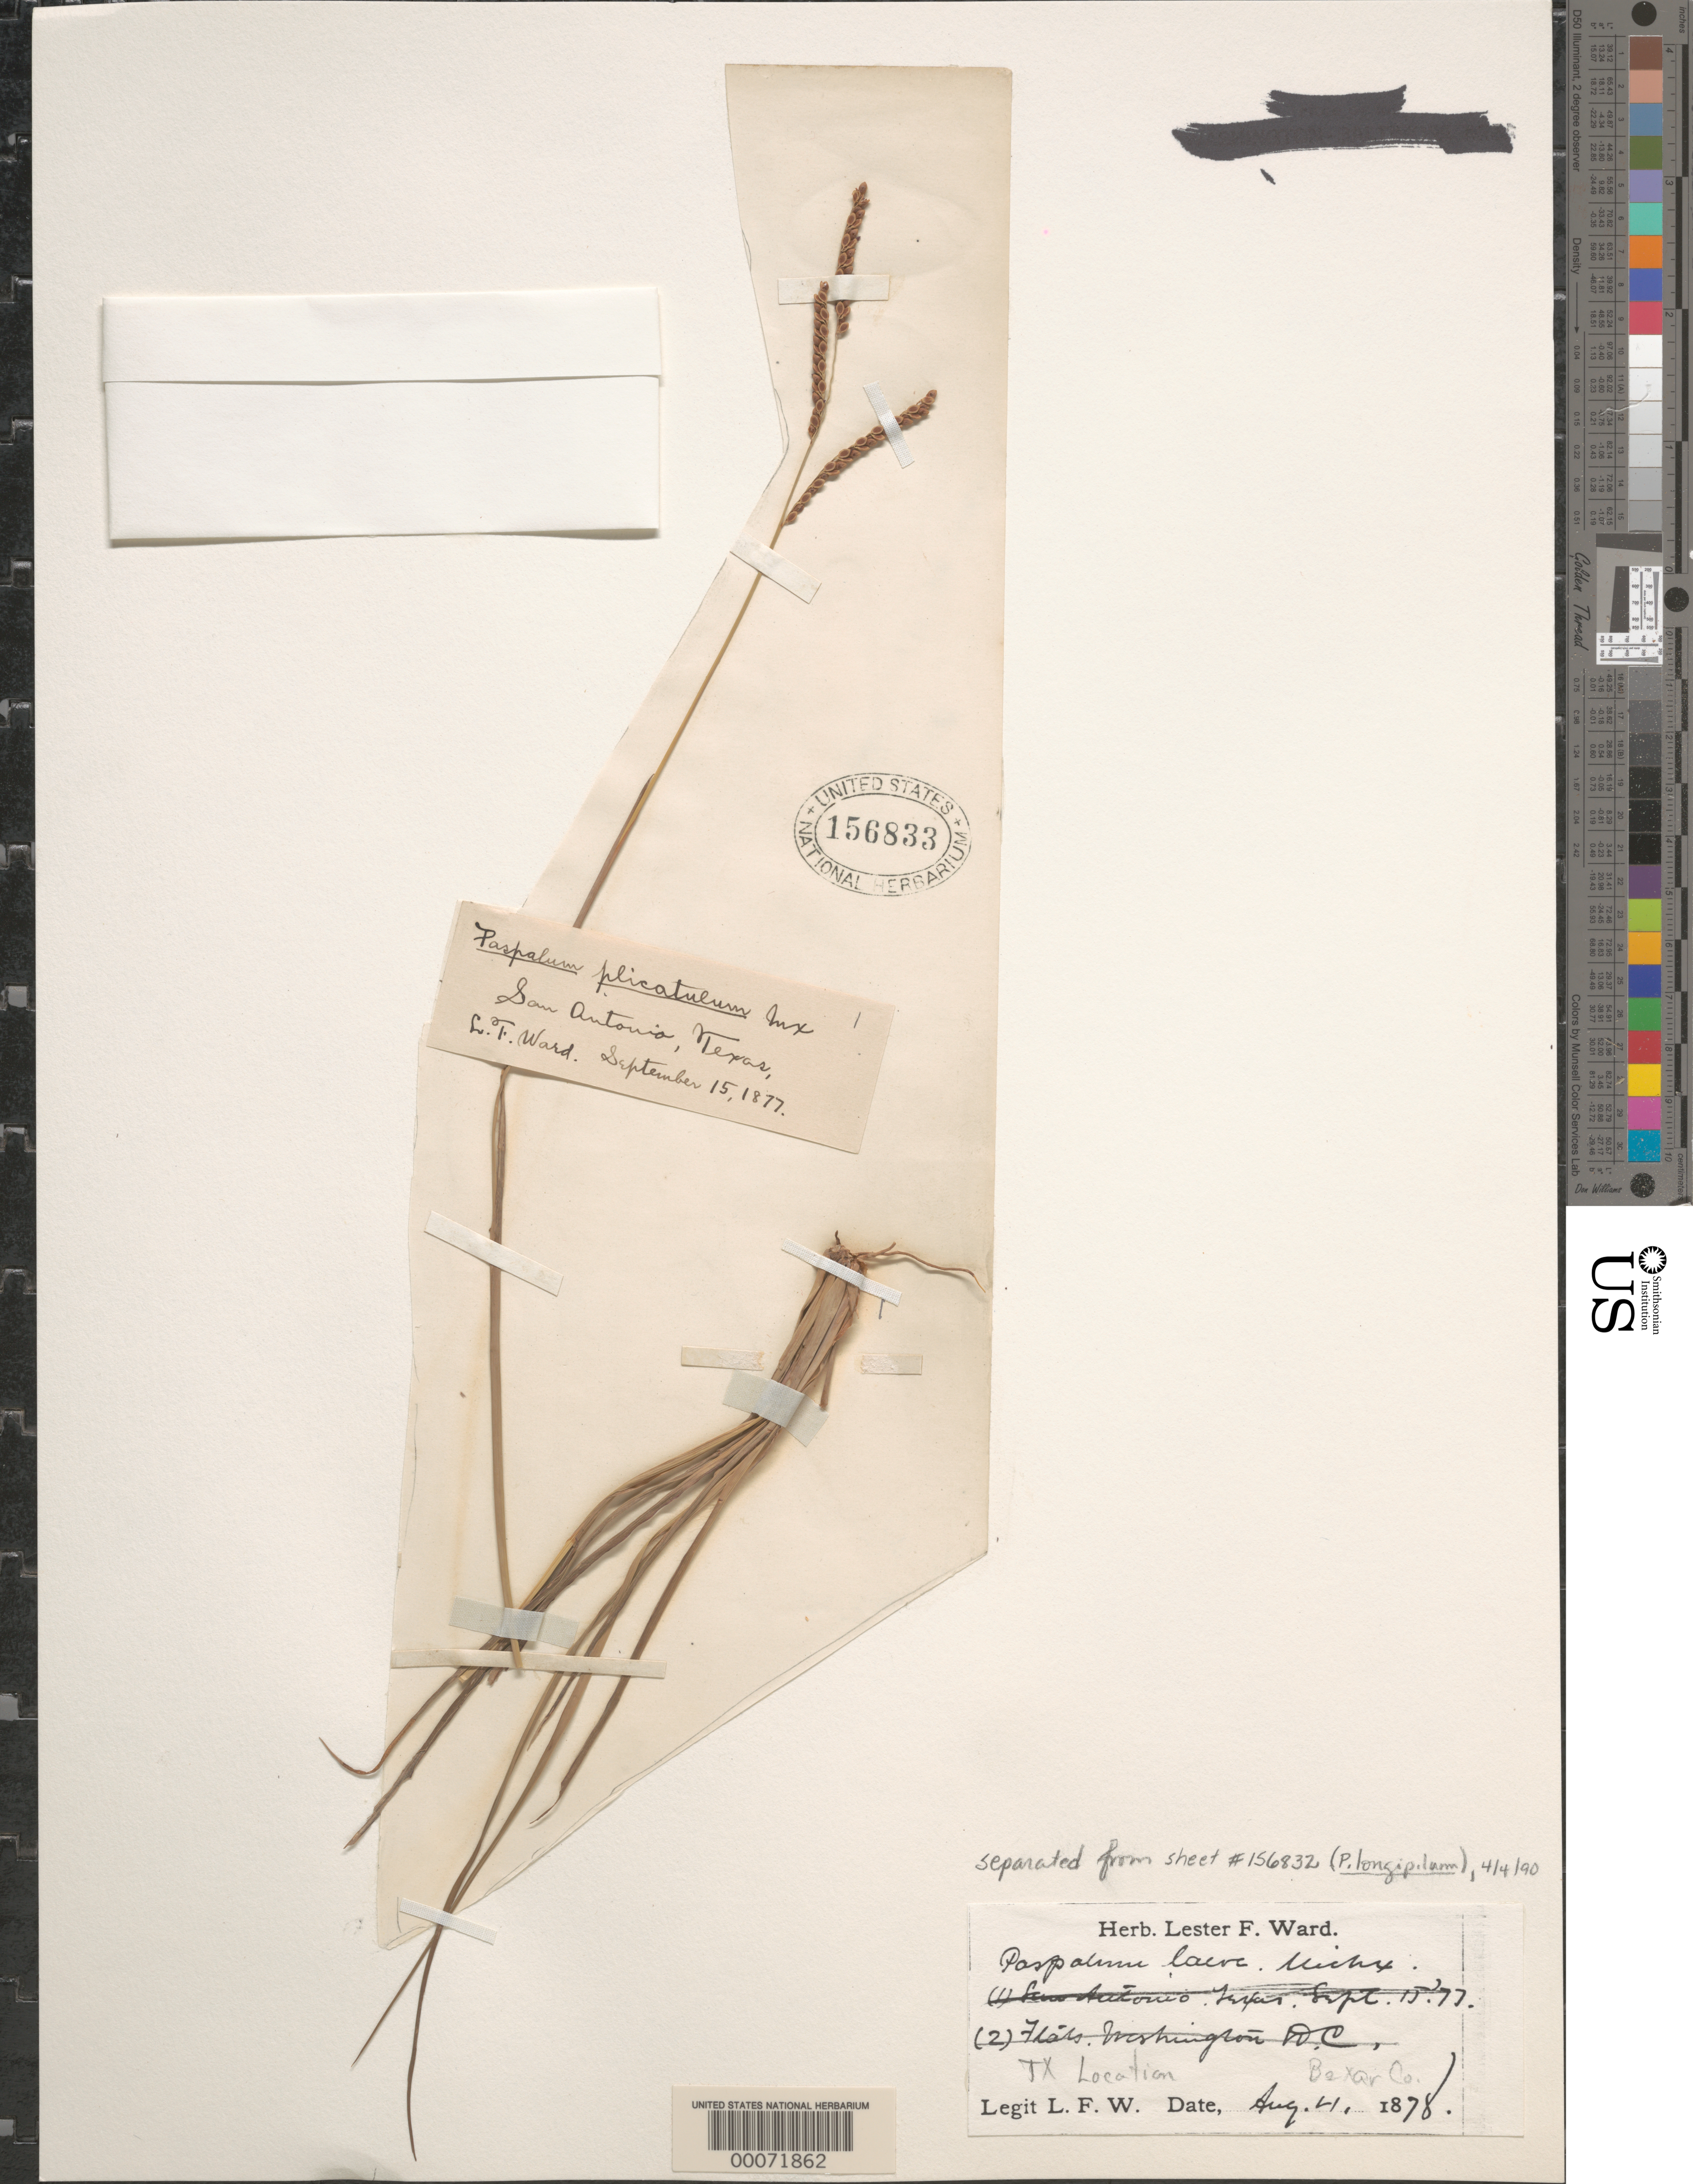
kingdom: Plantae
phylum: Tracheophyta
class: Liliopsida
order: Poales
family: Poaceae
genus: Paspalum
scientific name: Paspalum plicatulum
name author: Michx.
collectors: L. F. Ward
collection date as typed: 04 Aug 1878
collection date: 1878-08-04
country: United States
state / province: District of Columbia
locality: Flats, Washington, DC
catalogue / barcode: US 156833